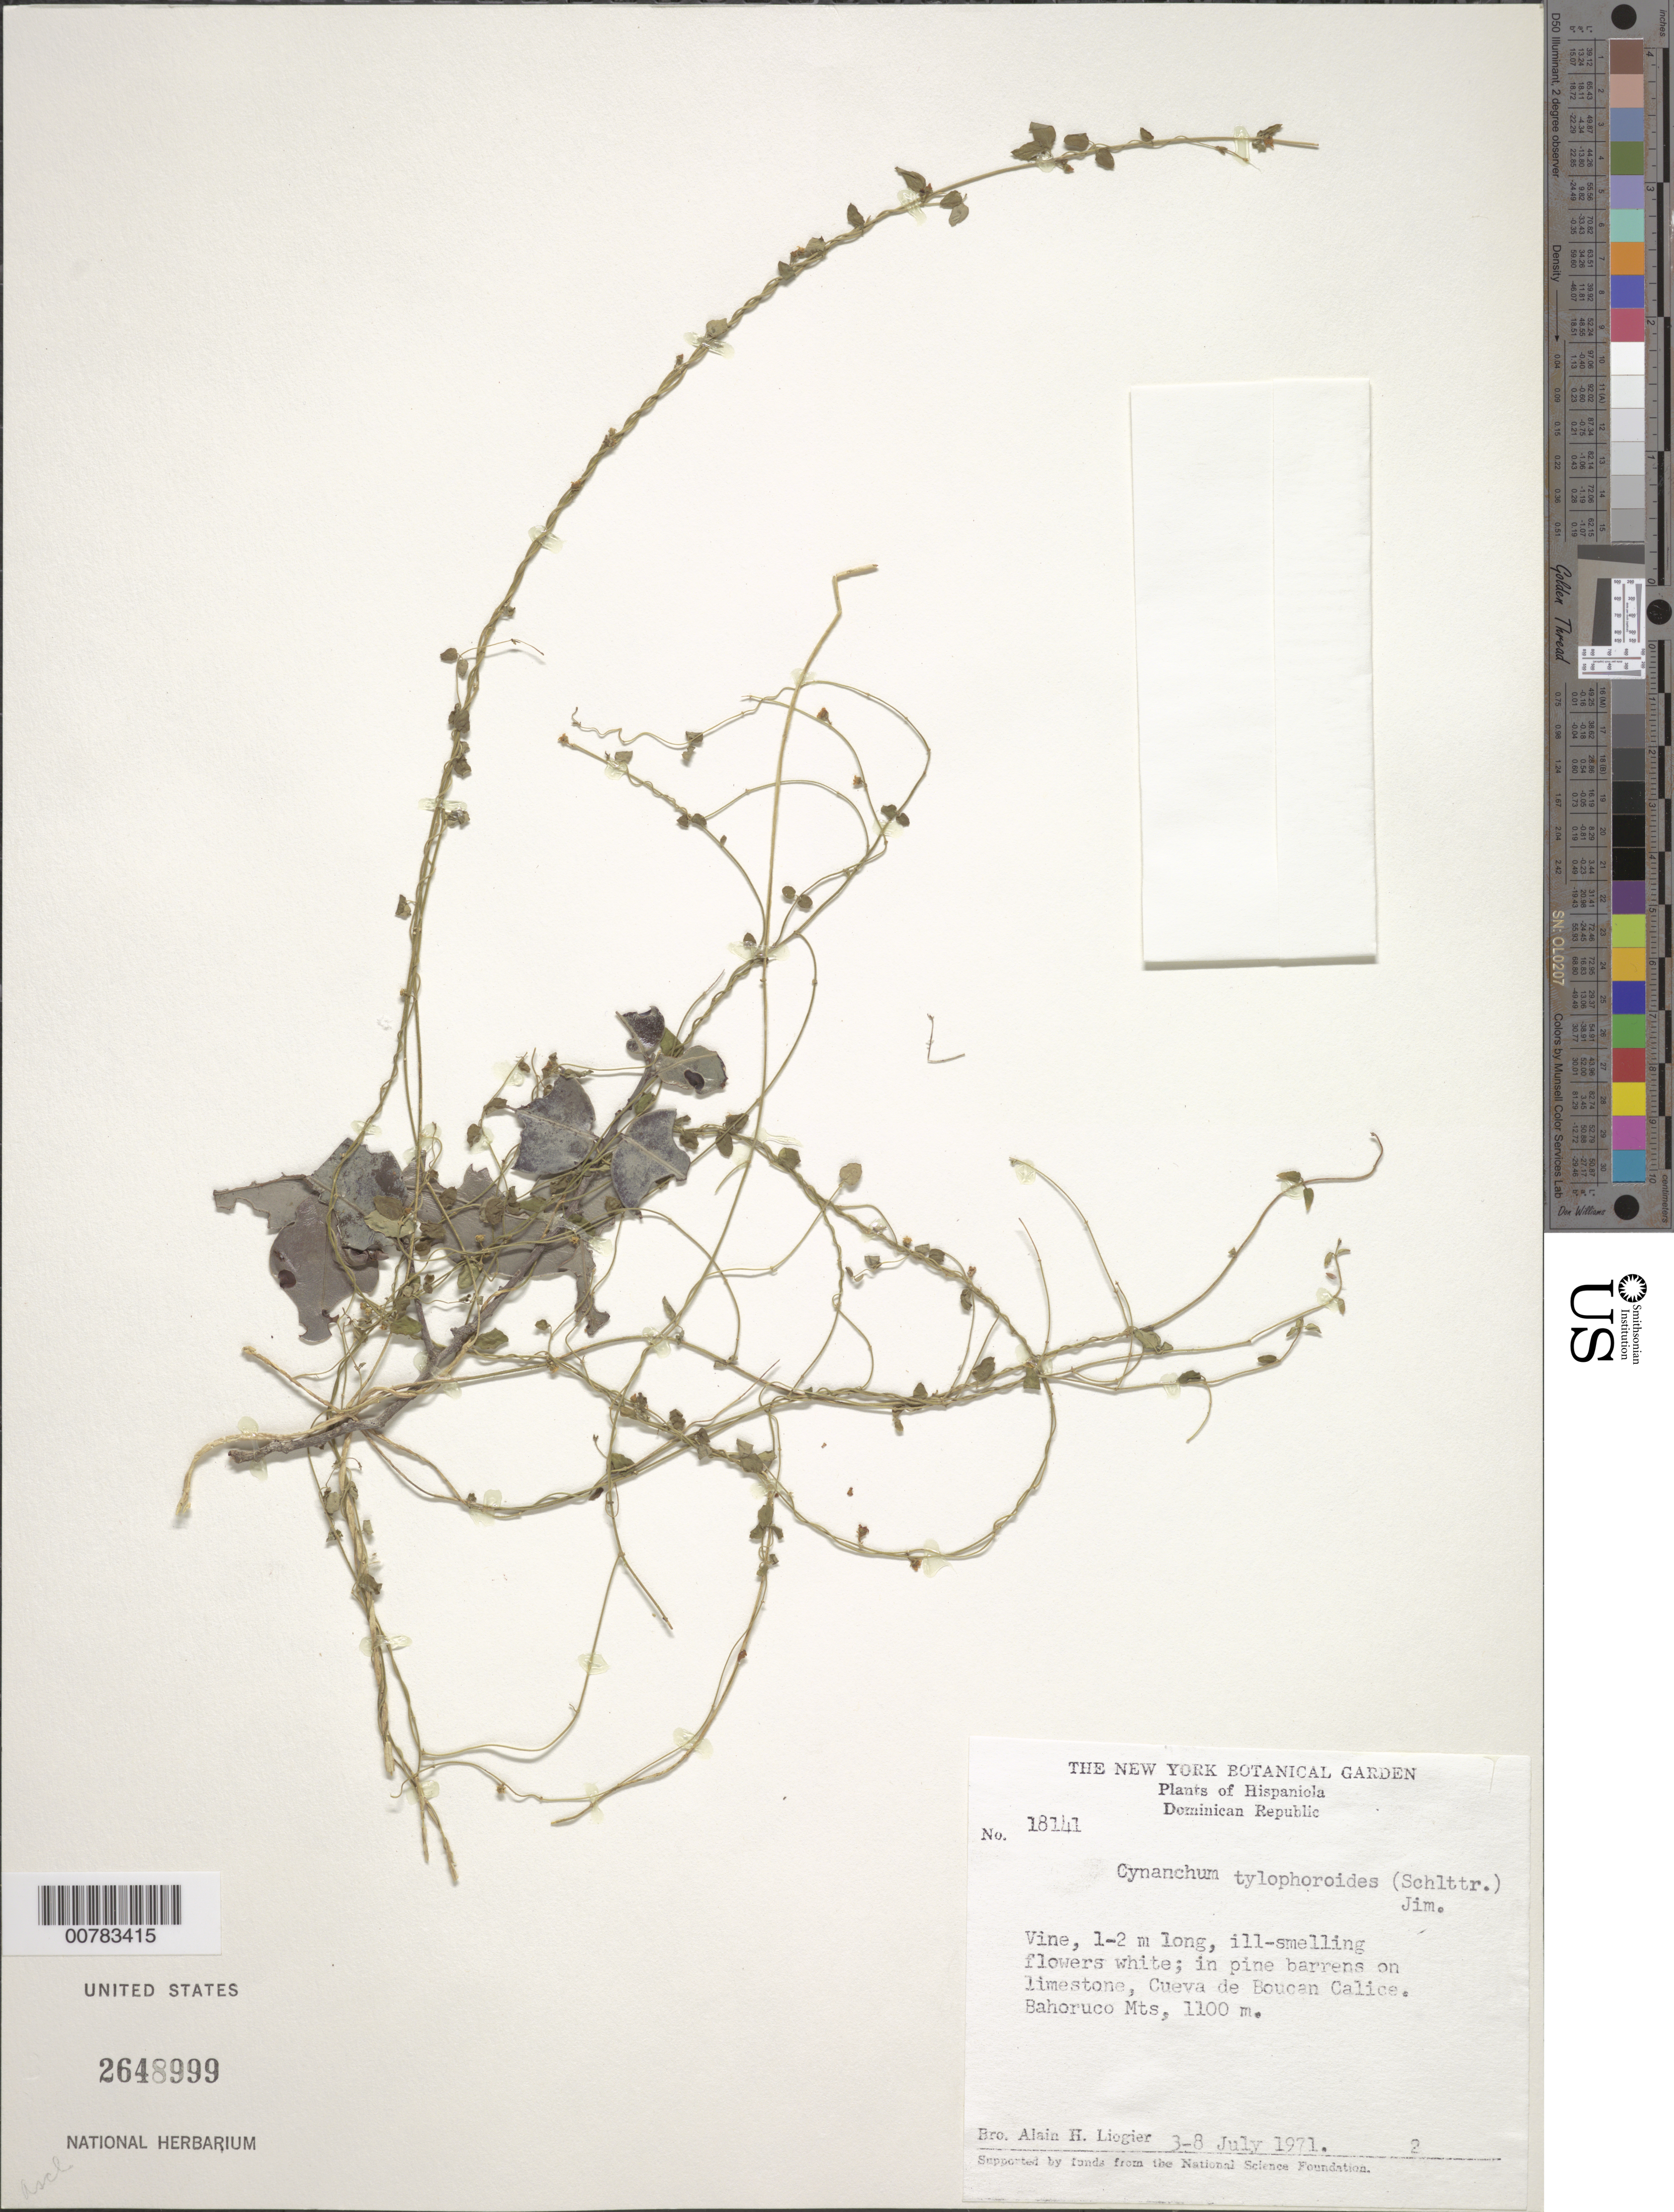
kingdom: Plantae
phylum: Tracheophyta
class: Magnoliopsida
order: Gentianales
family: Apocynaceae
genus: Metastelma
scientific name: Metastelma tylophoroides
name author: Schltr.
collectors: A. H. Liogier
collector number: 18141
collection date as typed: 03 Jul 1971 to 08 Jul 1971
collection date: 1971-07-03/1971-07-08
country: Dominican Republic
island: Hispaniola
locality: Bahoruco Mts, Cueva de Boucan Calice.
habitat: In pine barrens on limestone.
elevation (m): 1100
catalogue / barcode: US 2648999